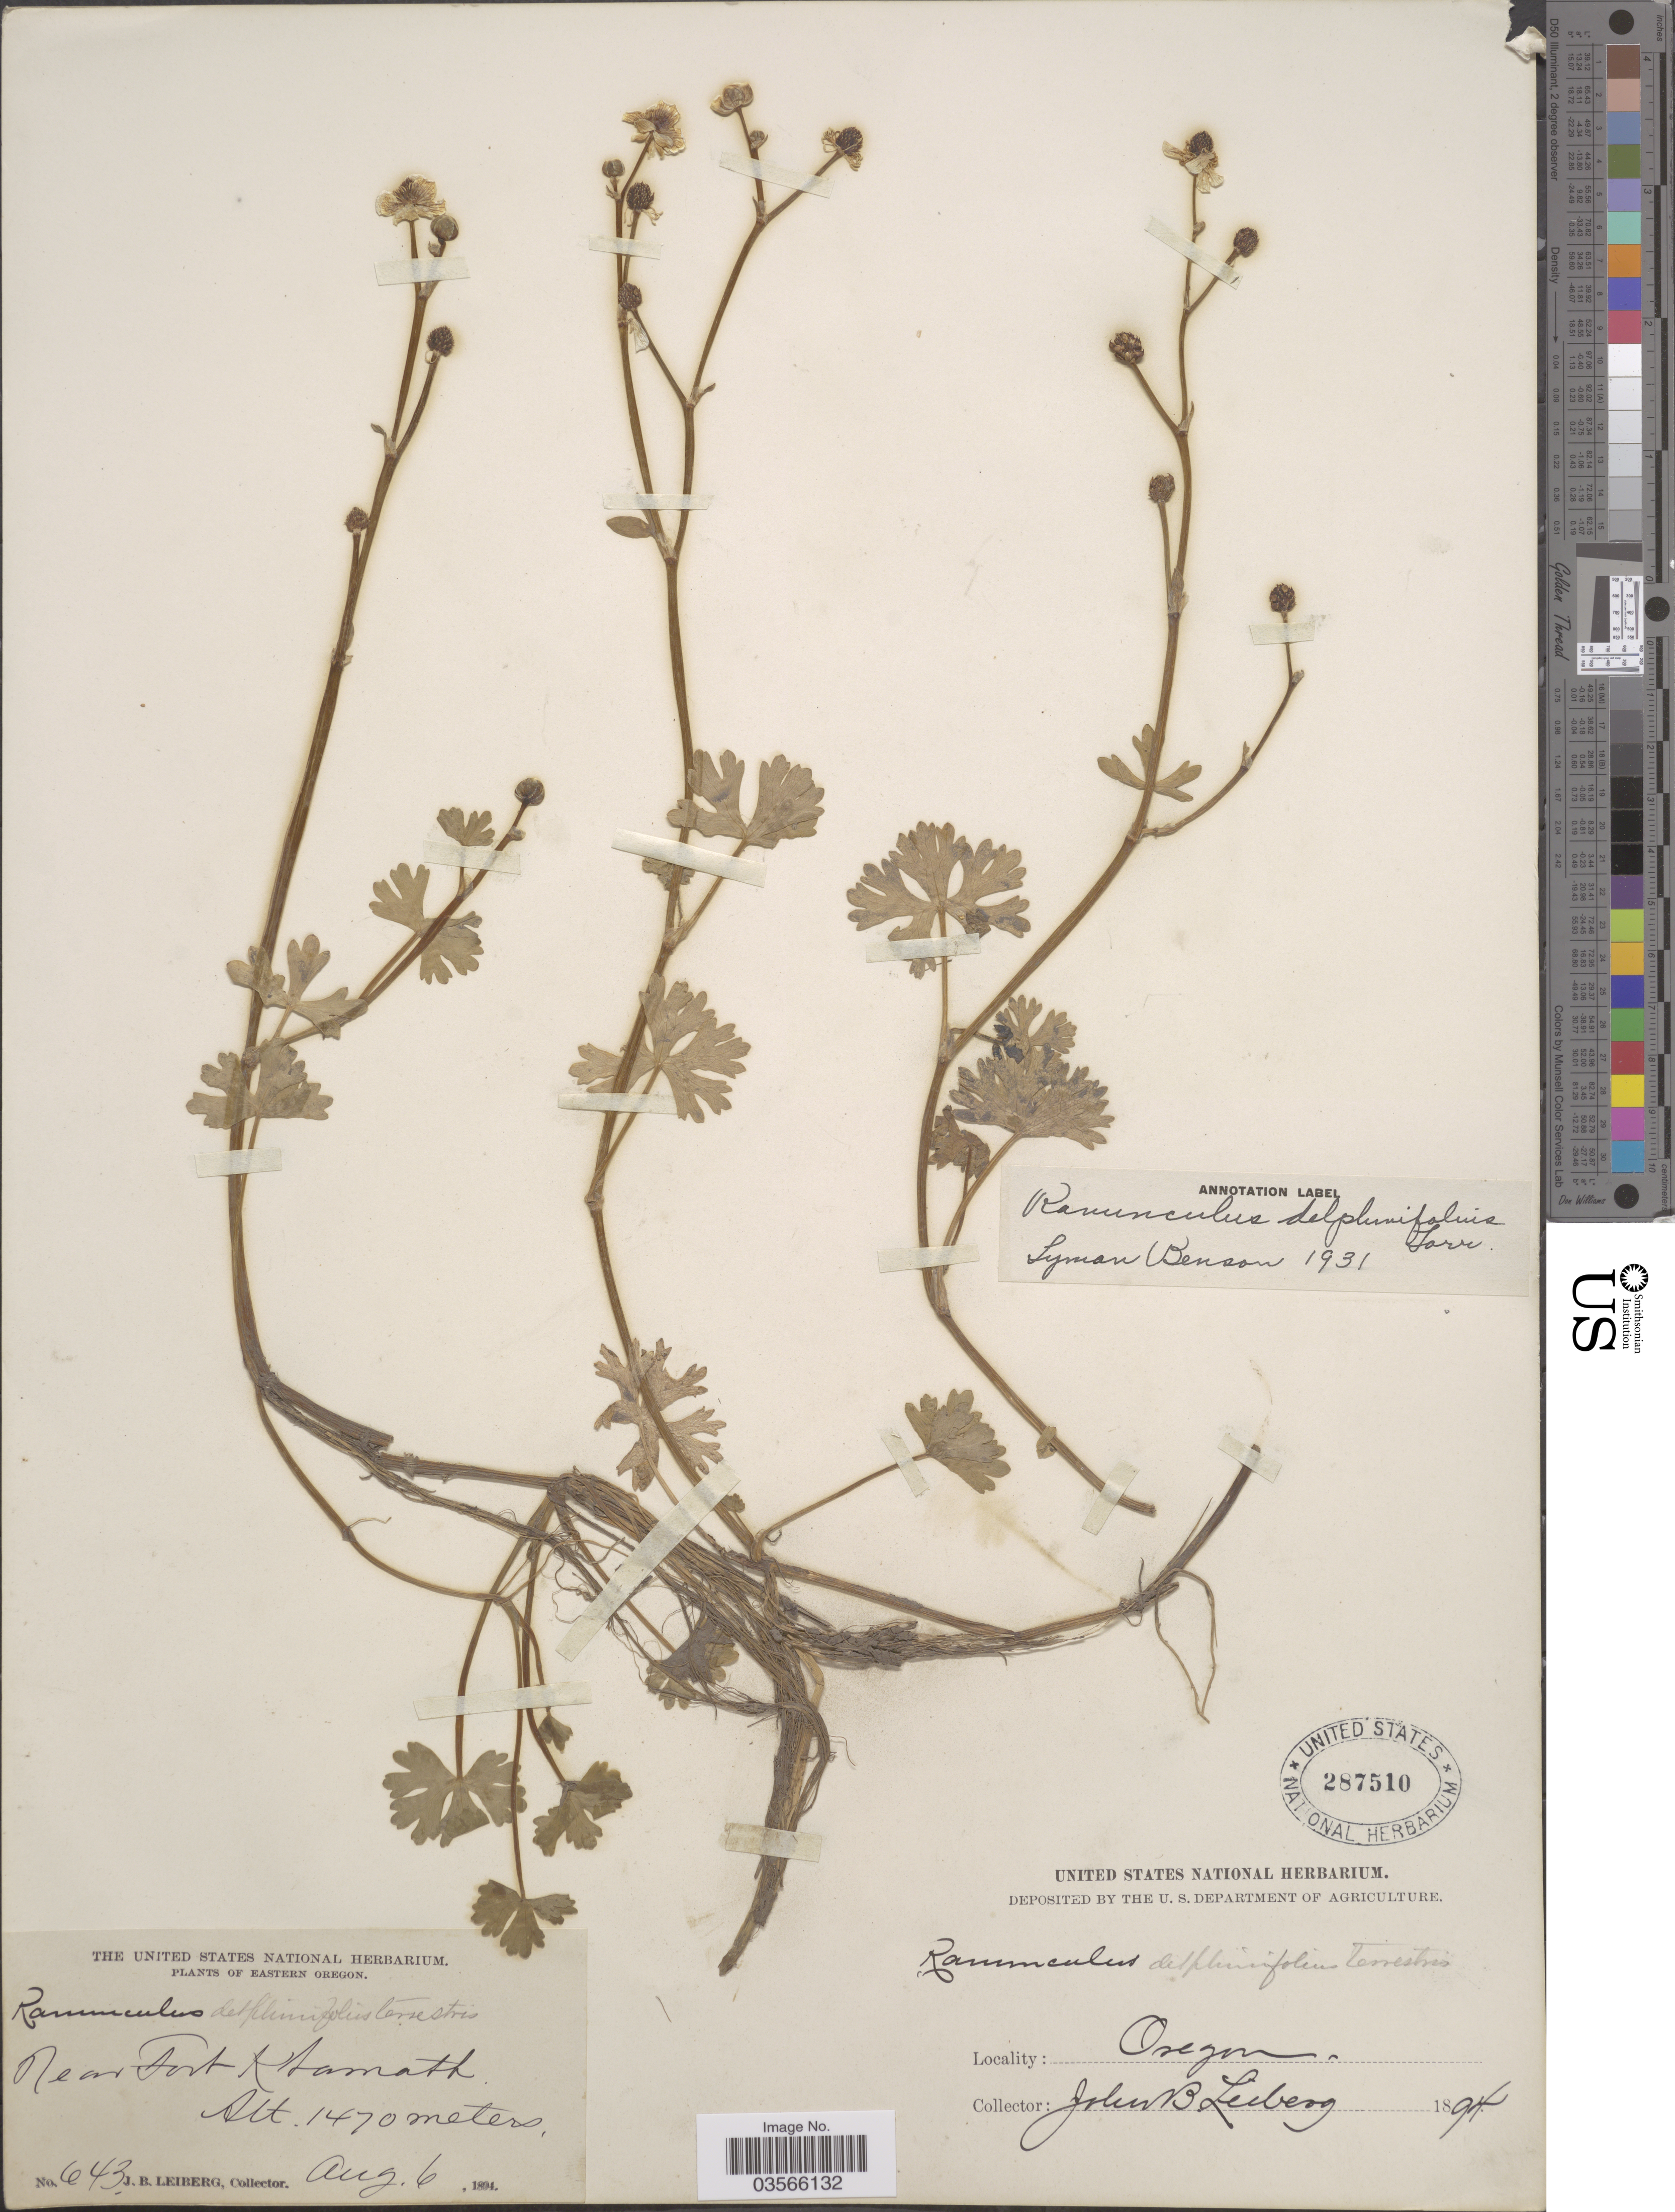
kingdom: Plantae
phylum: Tracheophyta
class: Magnoliopsida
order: Ranunculales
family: Ranunculaceae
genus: Ranunculus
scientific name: Ranunculus flabellaris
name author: Raf.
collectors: J. B. Leiberg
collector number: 643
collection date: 1894-08-06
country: United States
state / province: Oregon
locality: Eastern Oregon. Near Fort Klamath.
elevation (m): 1470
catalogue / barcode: US 287510